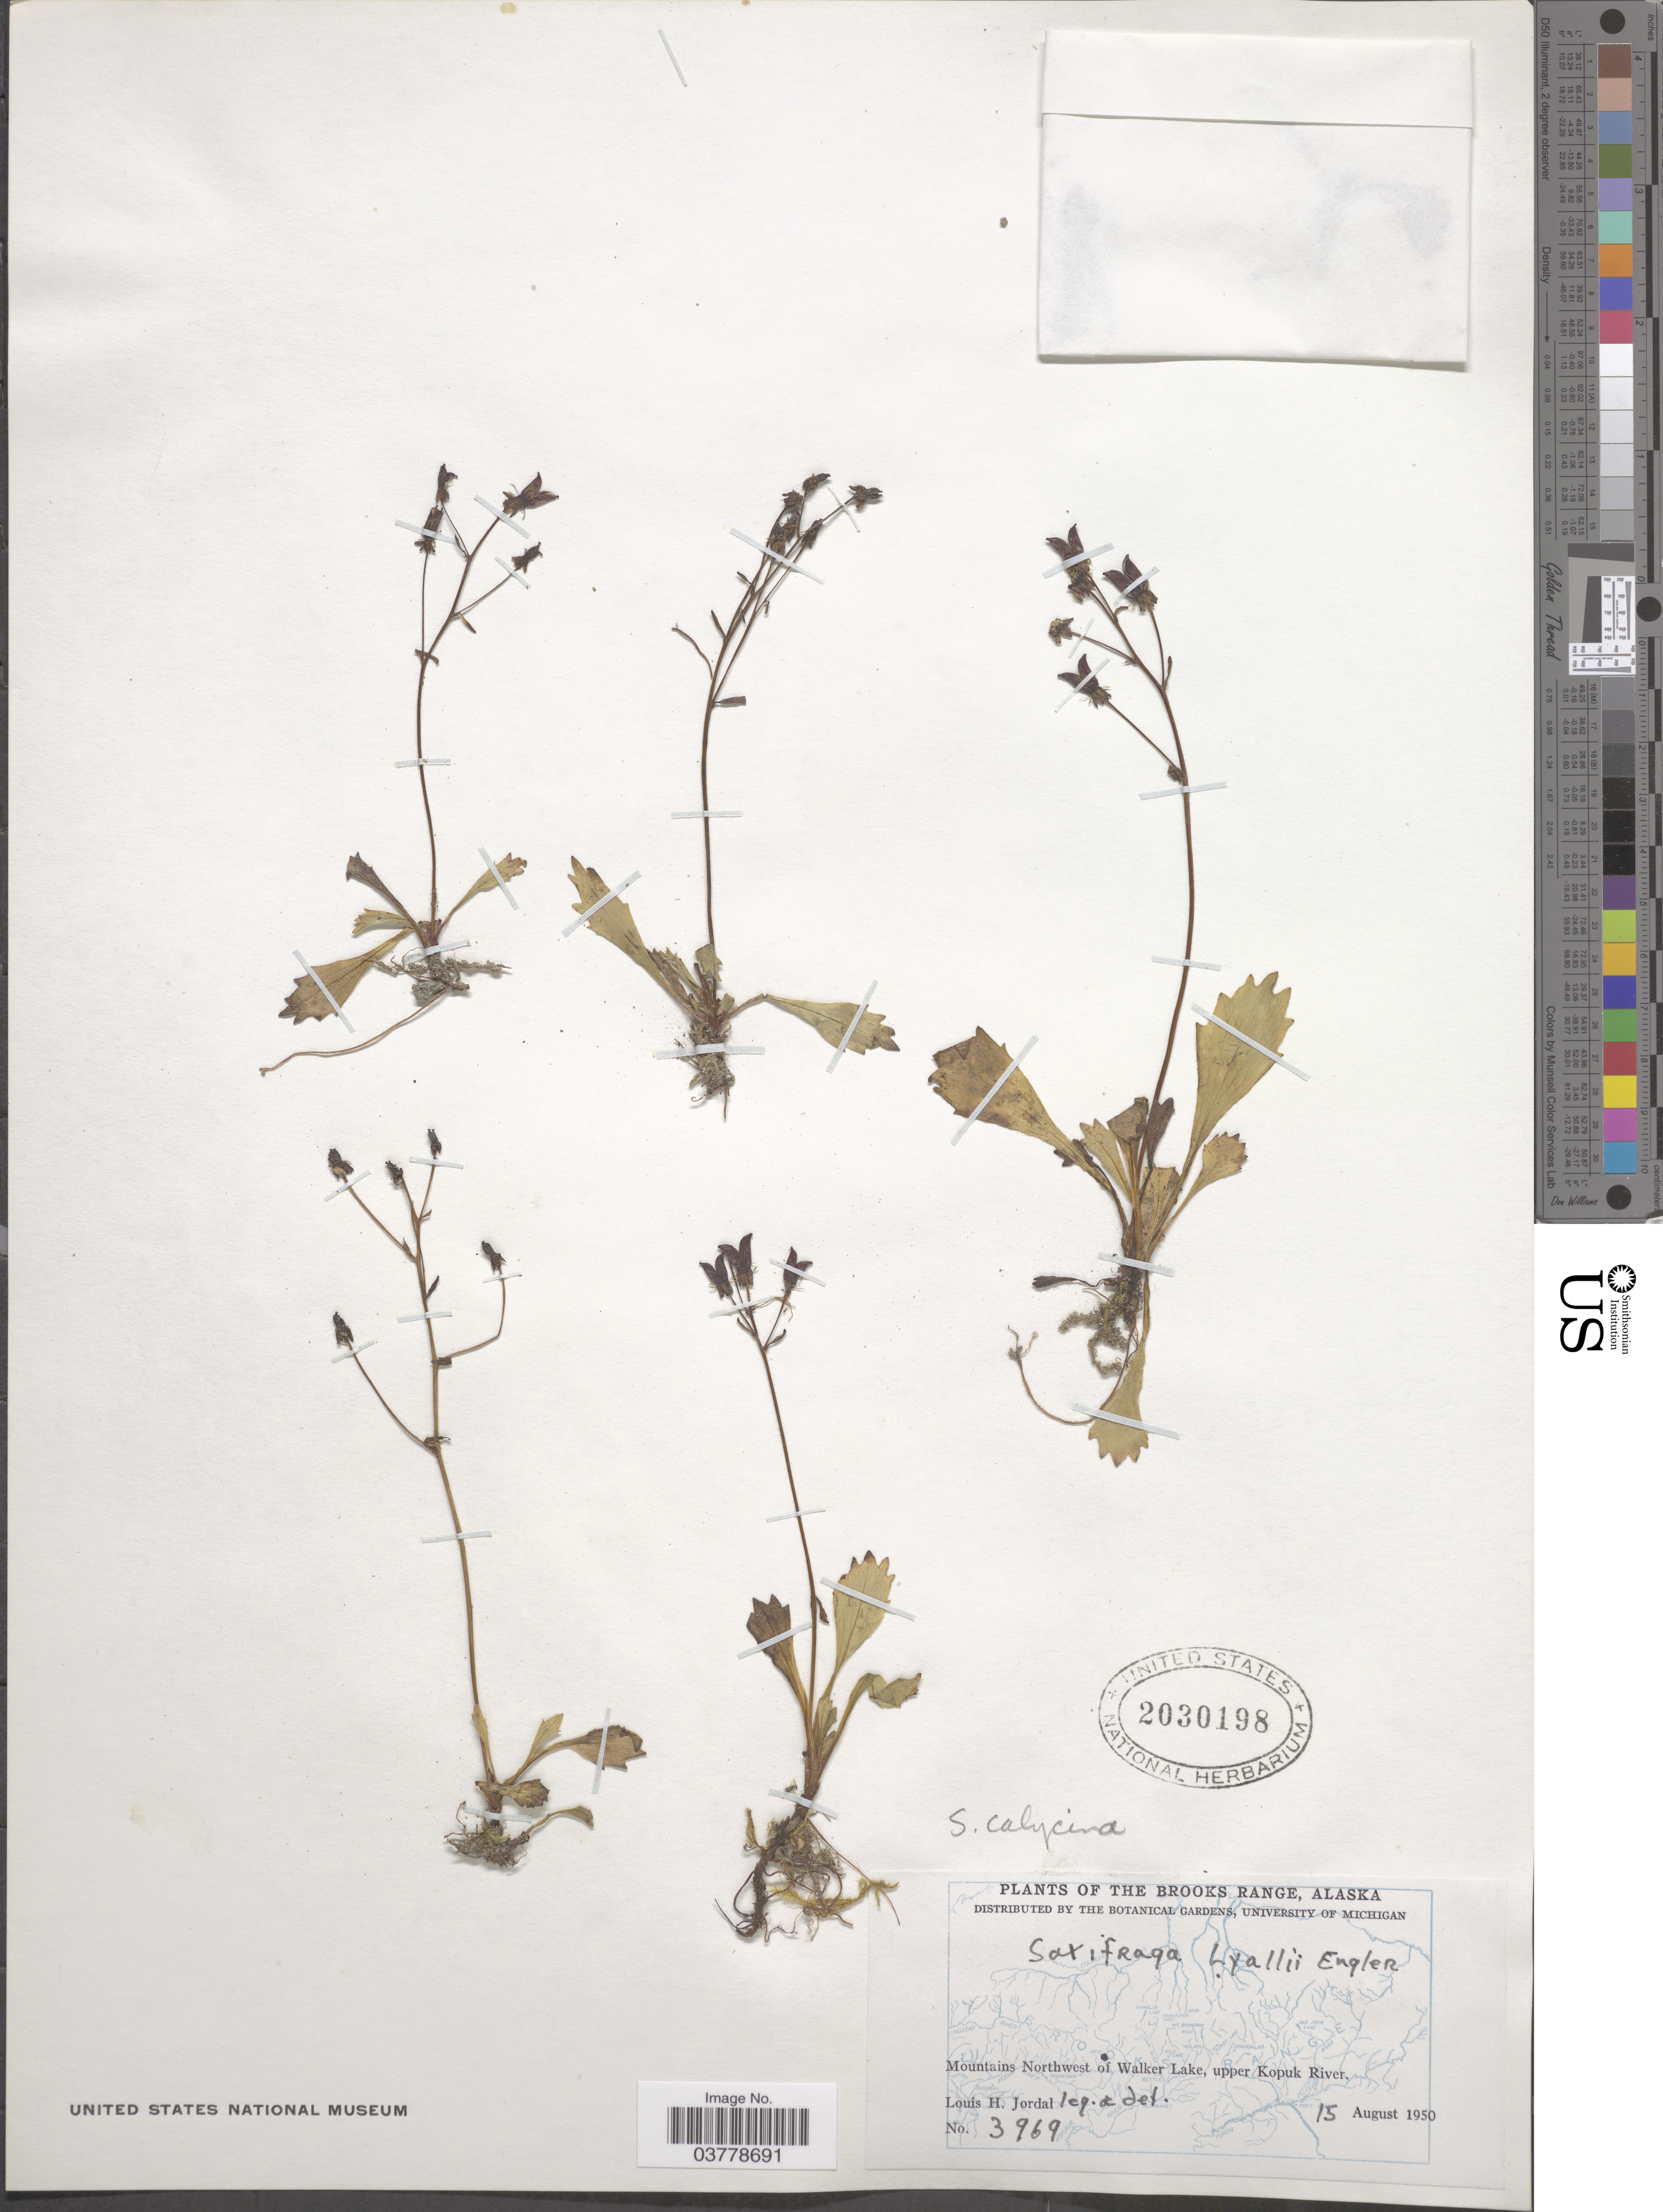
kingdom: Plantae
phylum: Tracheophyta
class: Magnoliopsida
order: Saxifragales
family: Saxifragaceae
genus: Micranthes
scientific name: Micranthes calycina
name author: (Sternb.) Gornall & H. Ohba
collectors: L. Jordal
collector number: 3969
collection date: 1950-08-15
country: United States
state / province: Alaska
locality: The Brooks Range. Mountains Northwest of Walker Lake, upper Kopuk River.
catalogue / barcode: US 2030198